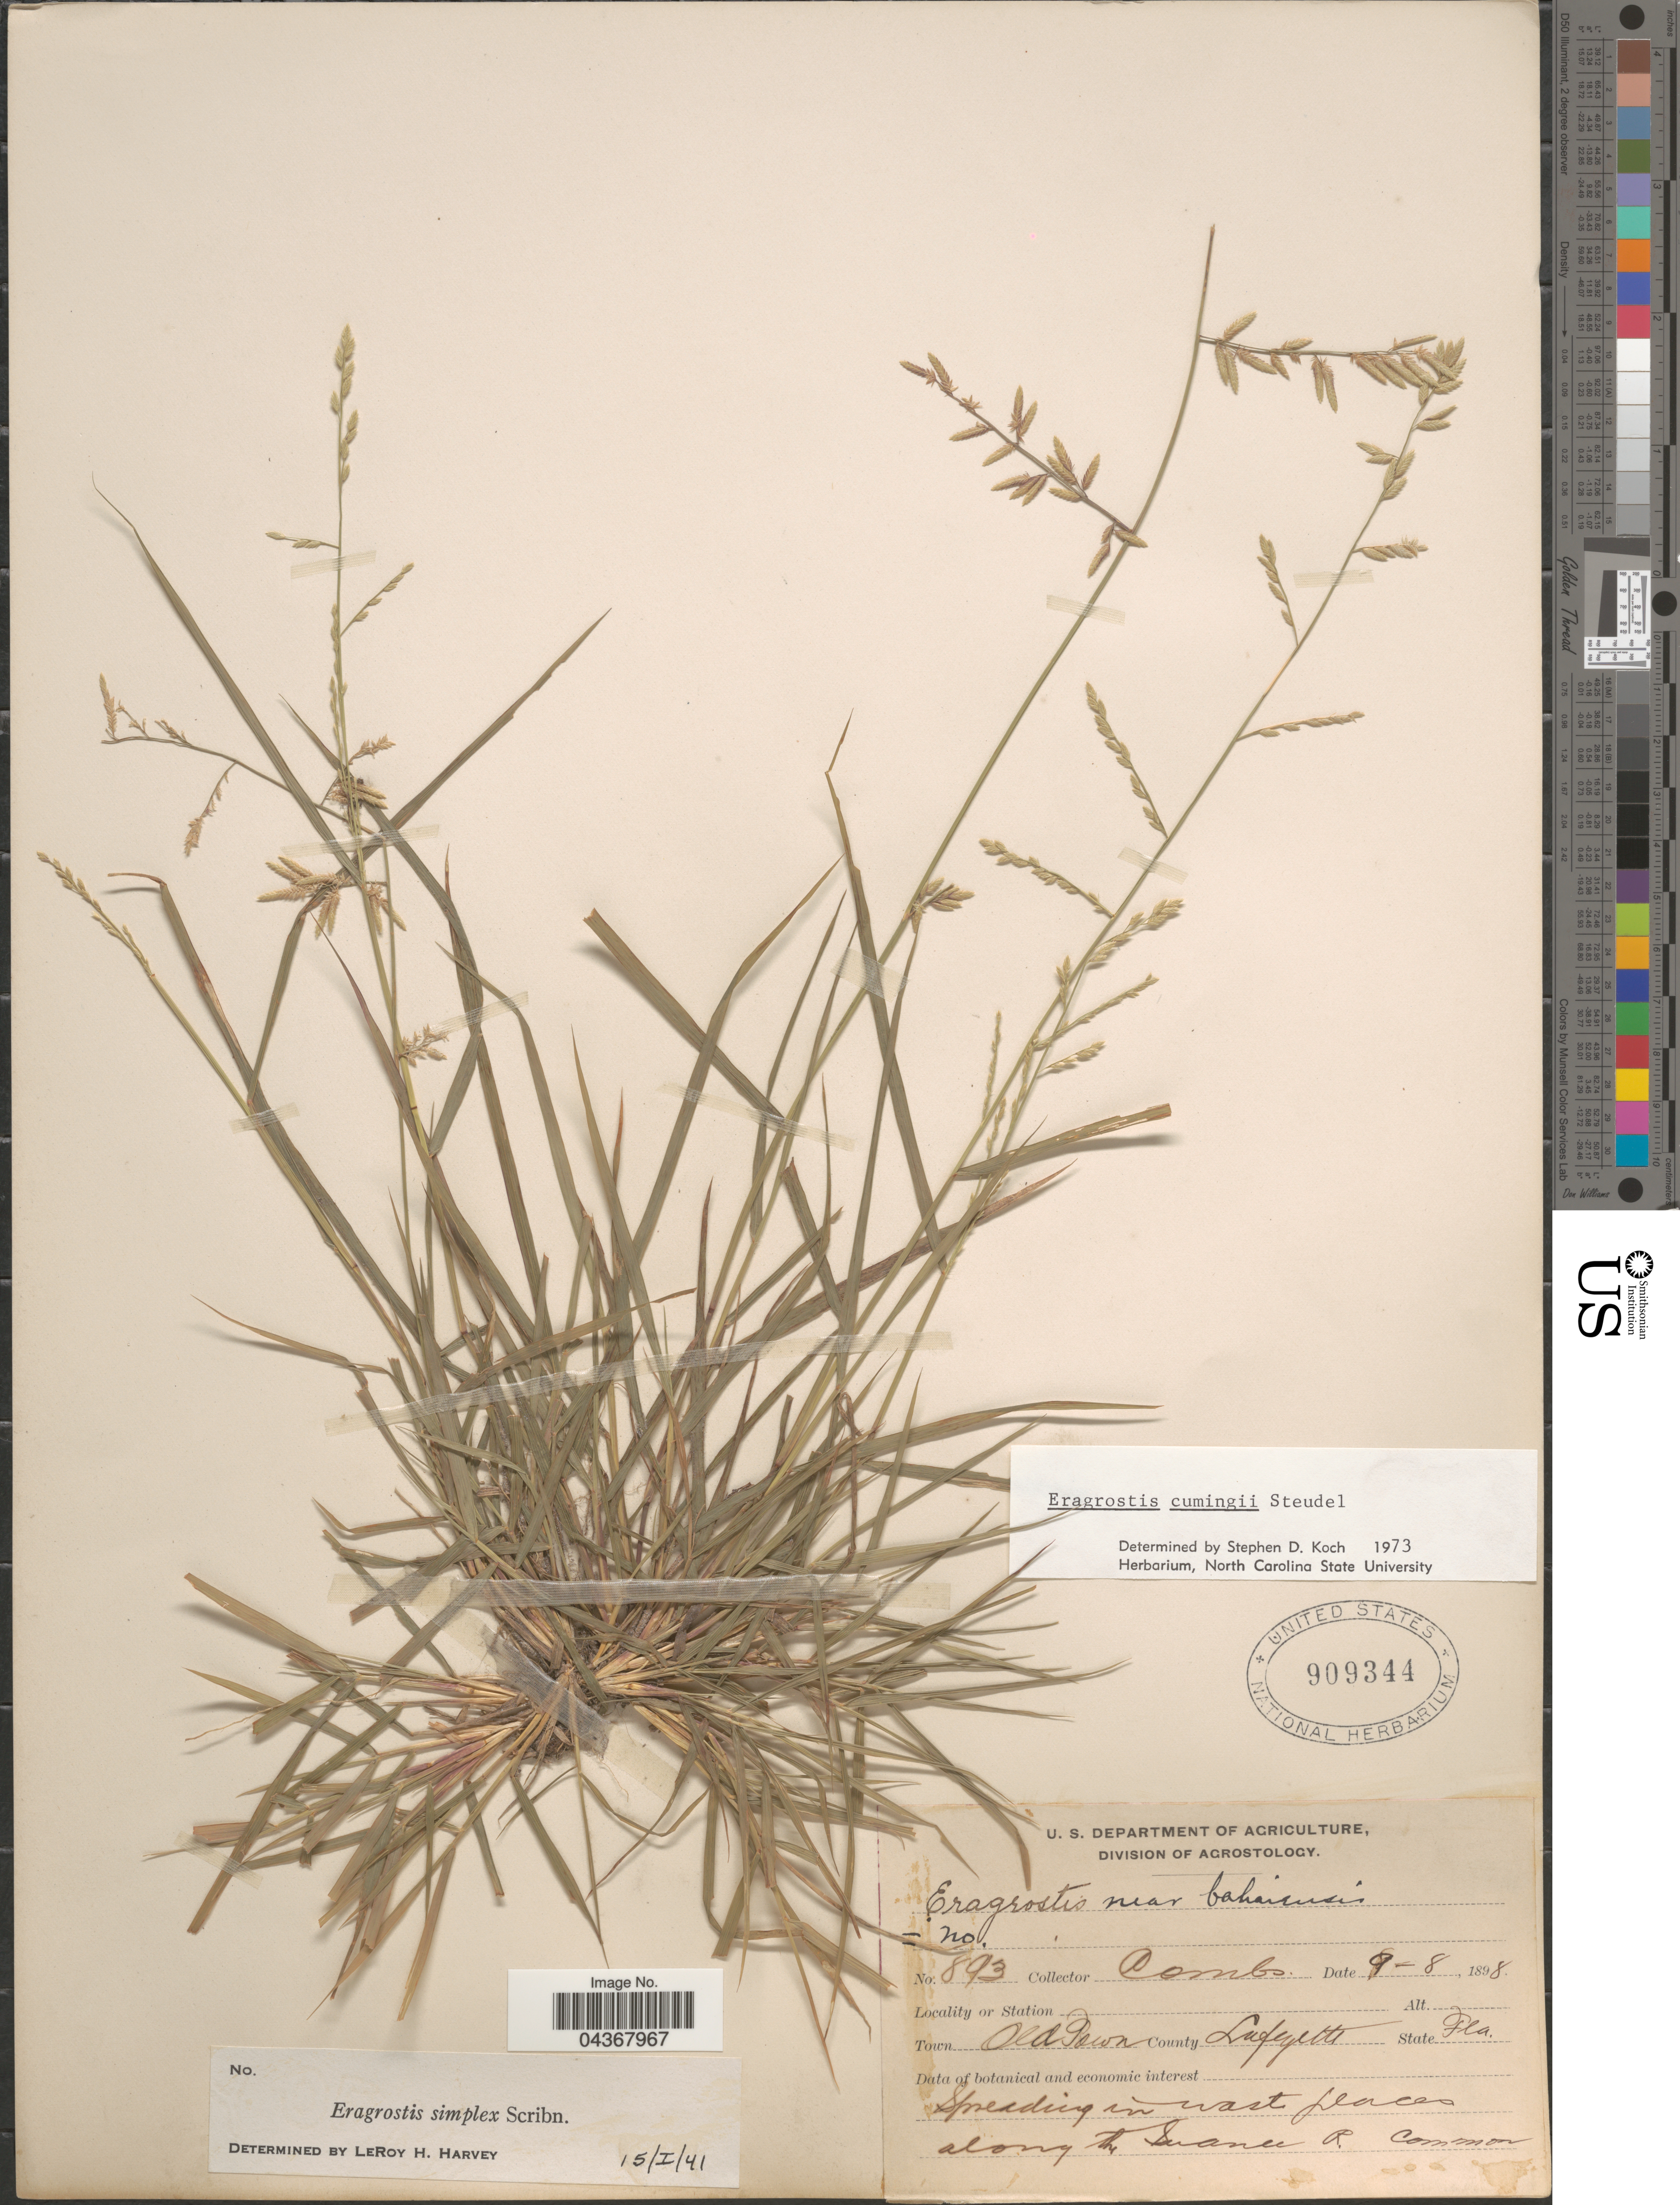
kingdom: Plantae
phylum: Tracheophyta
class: Liliopsida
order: Poales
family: Poaceae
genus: Eragrostis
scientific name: Eragrostis cumingii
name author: Steud.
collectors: -. Combs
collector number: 893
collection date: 1898-09-08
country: United States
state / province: Florida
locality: Town Old Town. County Lafayette.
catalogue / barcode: US 909344